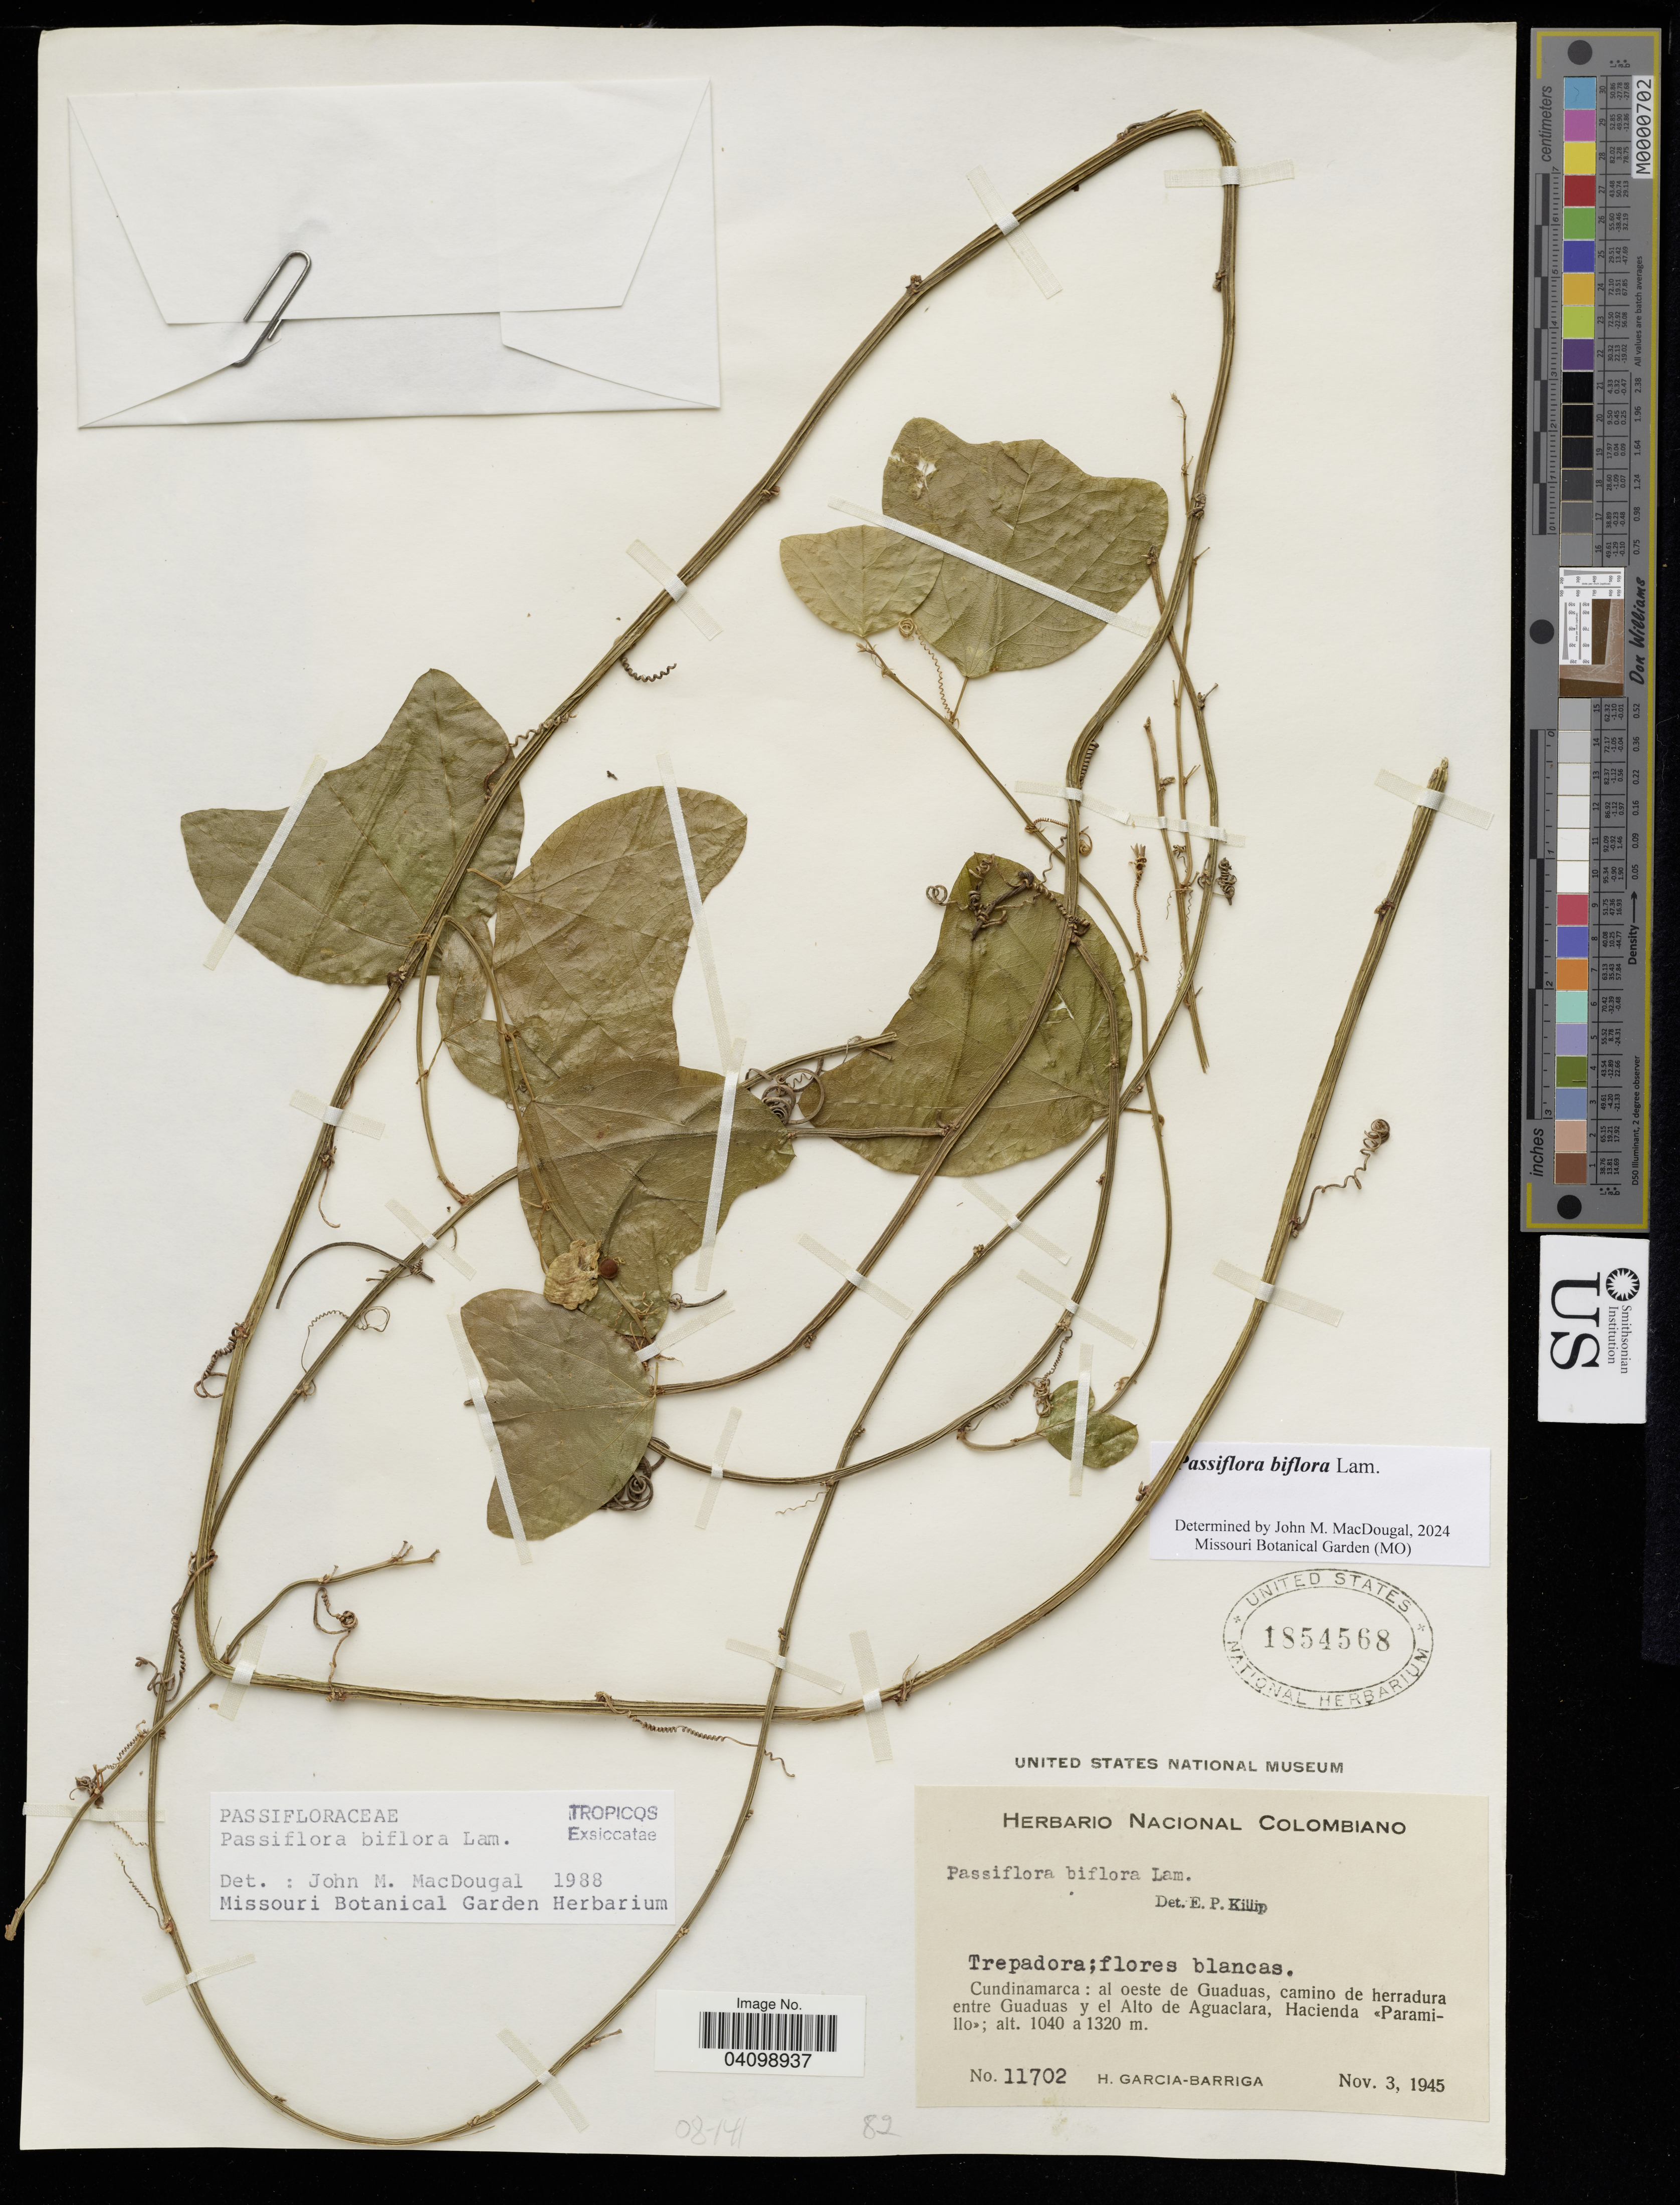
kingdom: Plantae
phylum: Tracheophyta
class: Magnoliopsida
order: Malpighiales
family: Passifloraceae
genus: Passiflora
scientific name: Passiflora biflora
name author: Lam.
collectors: H. García Barriga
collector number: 11702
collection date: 1945-11-03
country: Colombia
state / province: Cundinamarca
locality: Al oeste de Guaduas, camino de herradura entre Guaduas y el Alto de Aguaclara, Hacienda «Paramillo».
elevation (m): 1040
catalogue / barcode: US 1854568